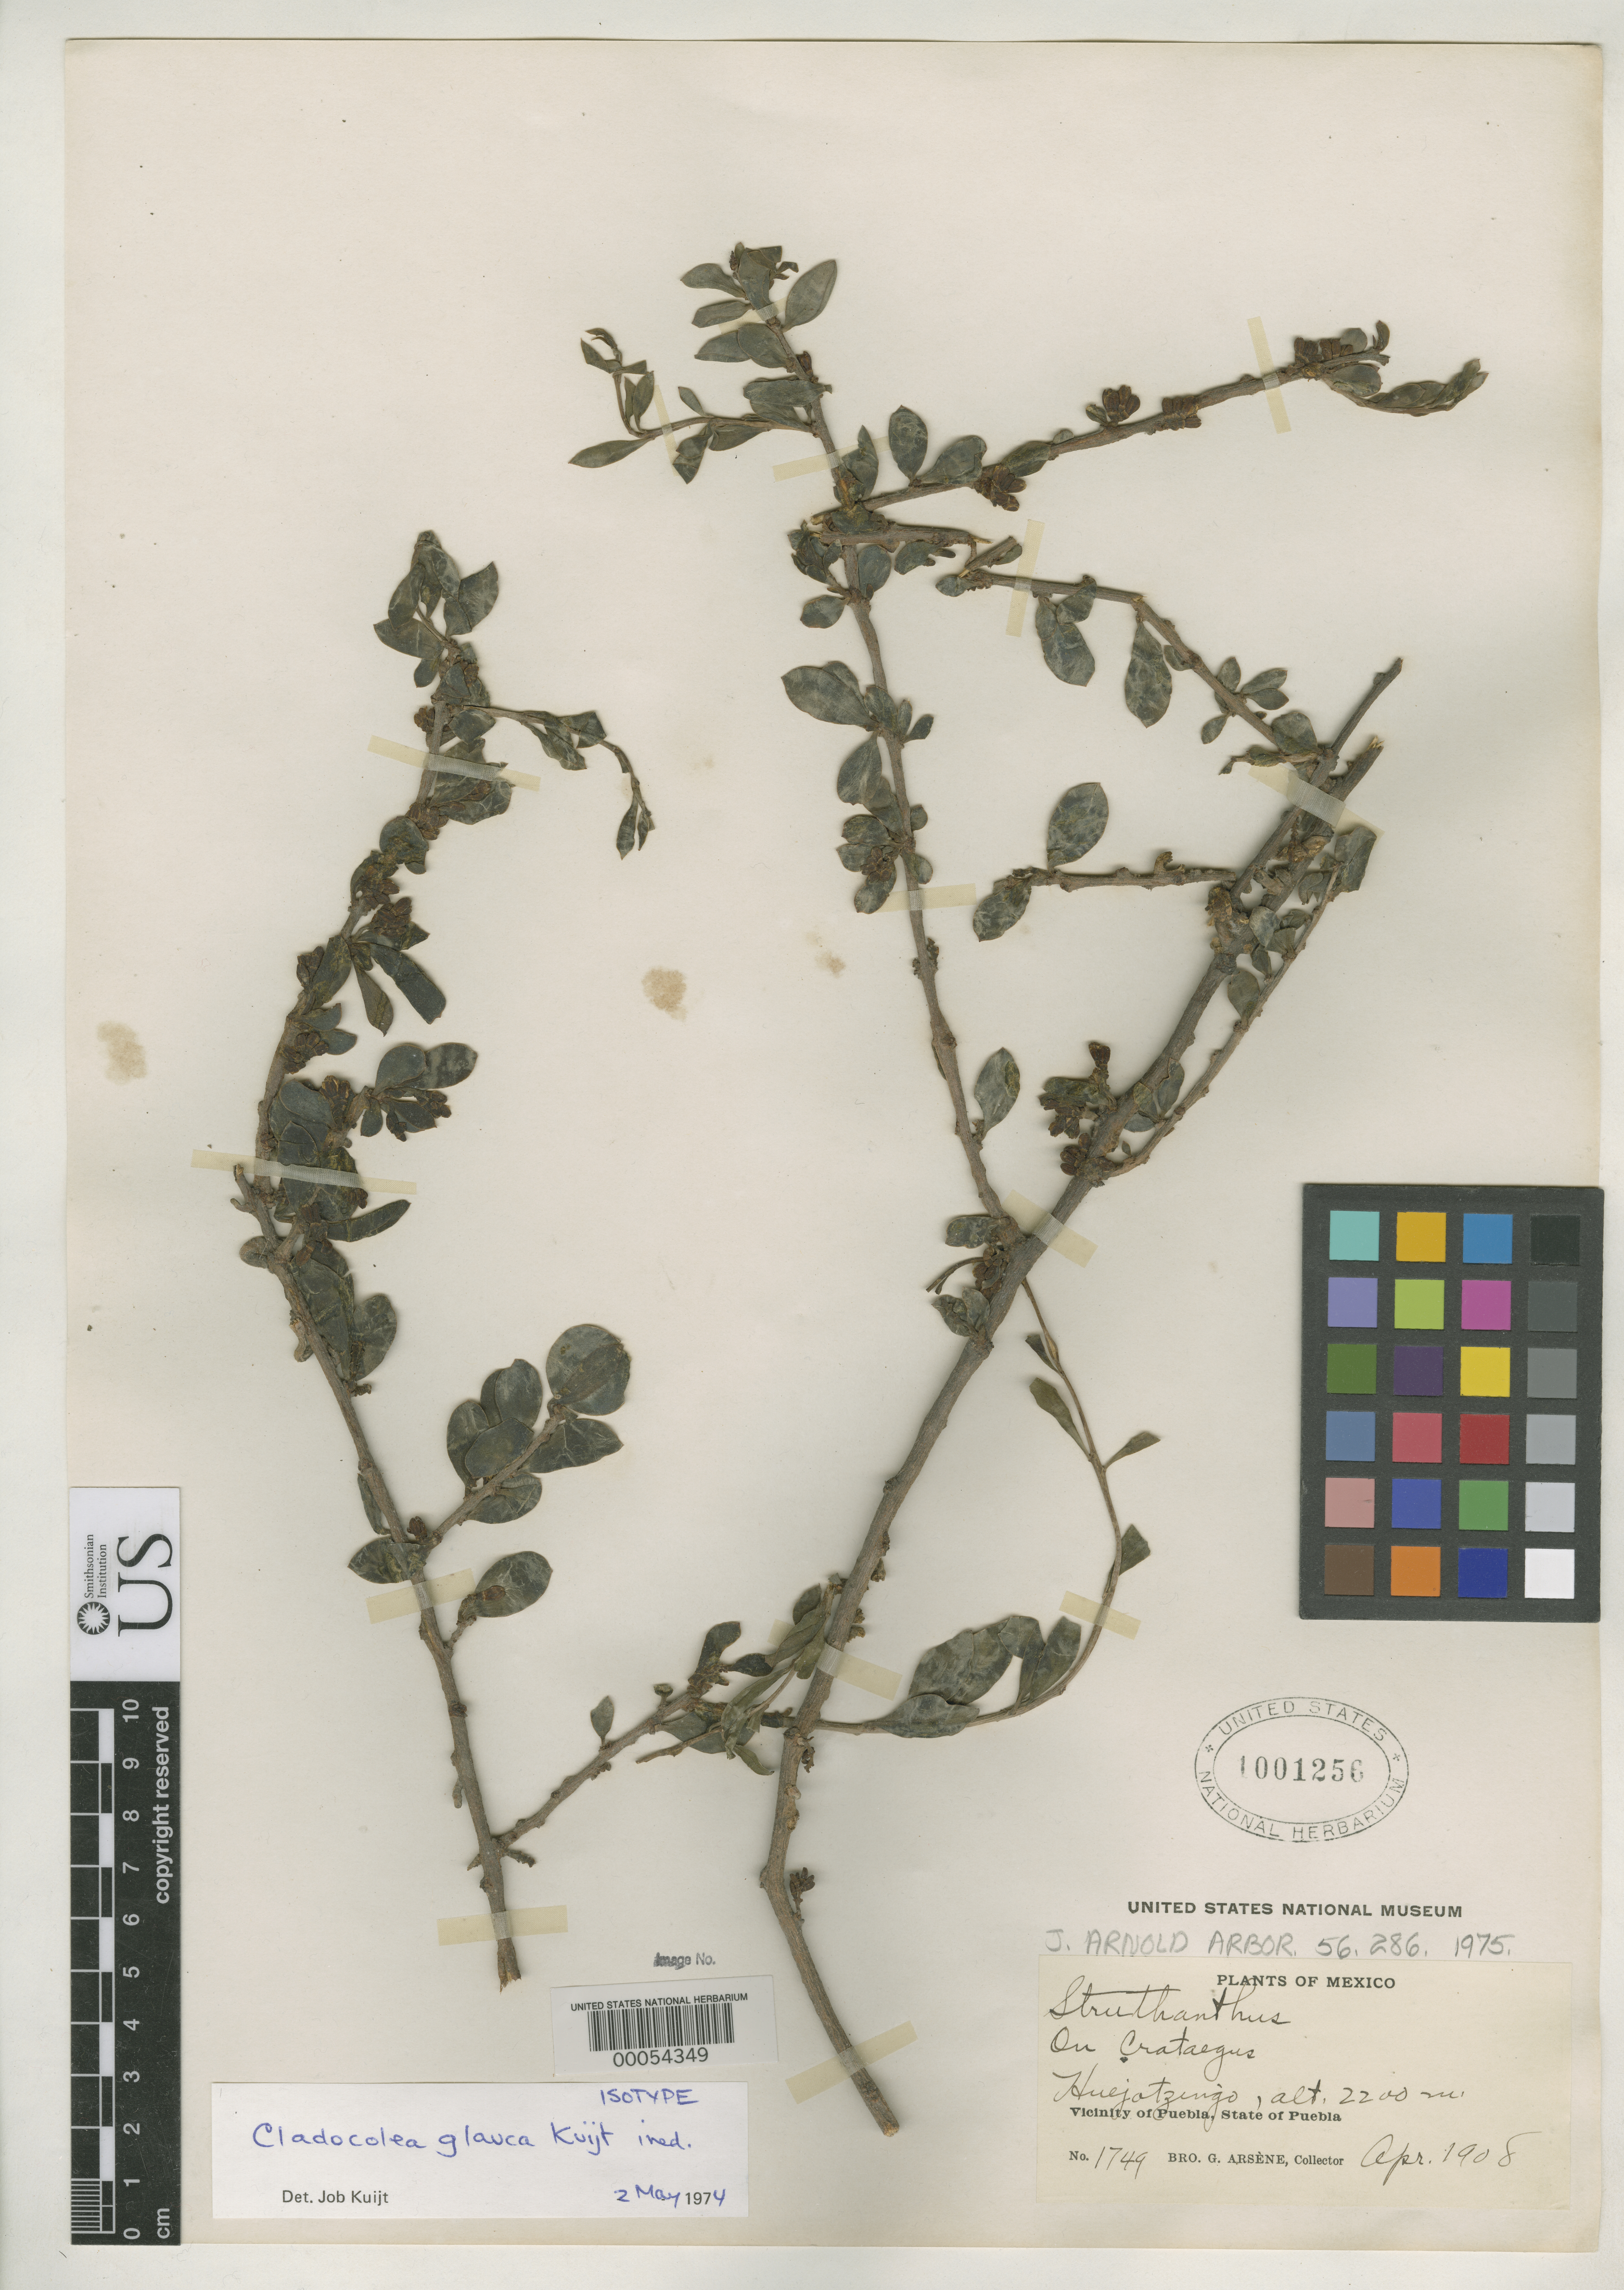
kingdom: Plantae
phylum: Tracheophyta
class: Magnoliopsida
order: Santalales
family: Loranthaceae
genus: Cladocolea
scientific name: Cladocolea glauca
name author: Kuijt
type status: Isotype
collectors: Bro. G. Arsène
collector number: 1749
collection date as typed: Apr 1908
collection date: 1908-04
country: Mexico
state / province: Puebla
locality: Huejitzingo, vicinity of Puebla.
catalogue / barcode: US 1001256